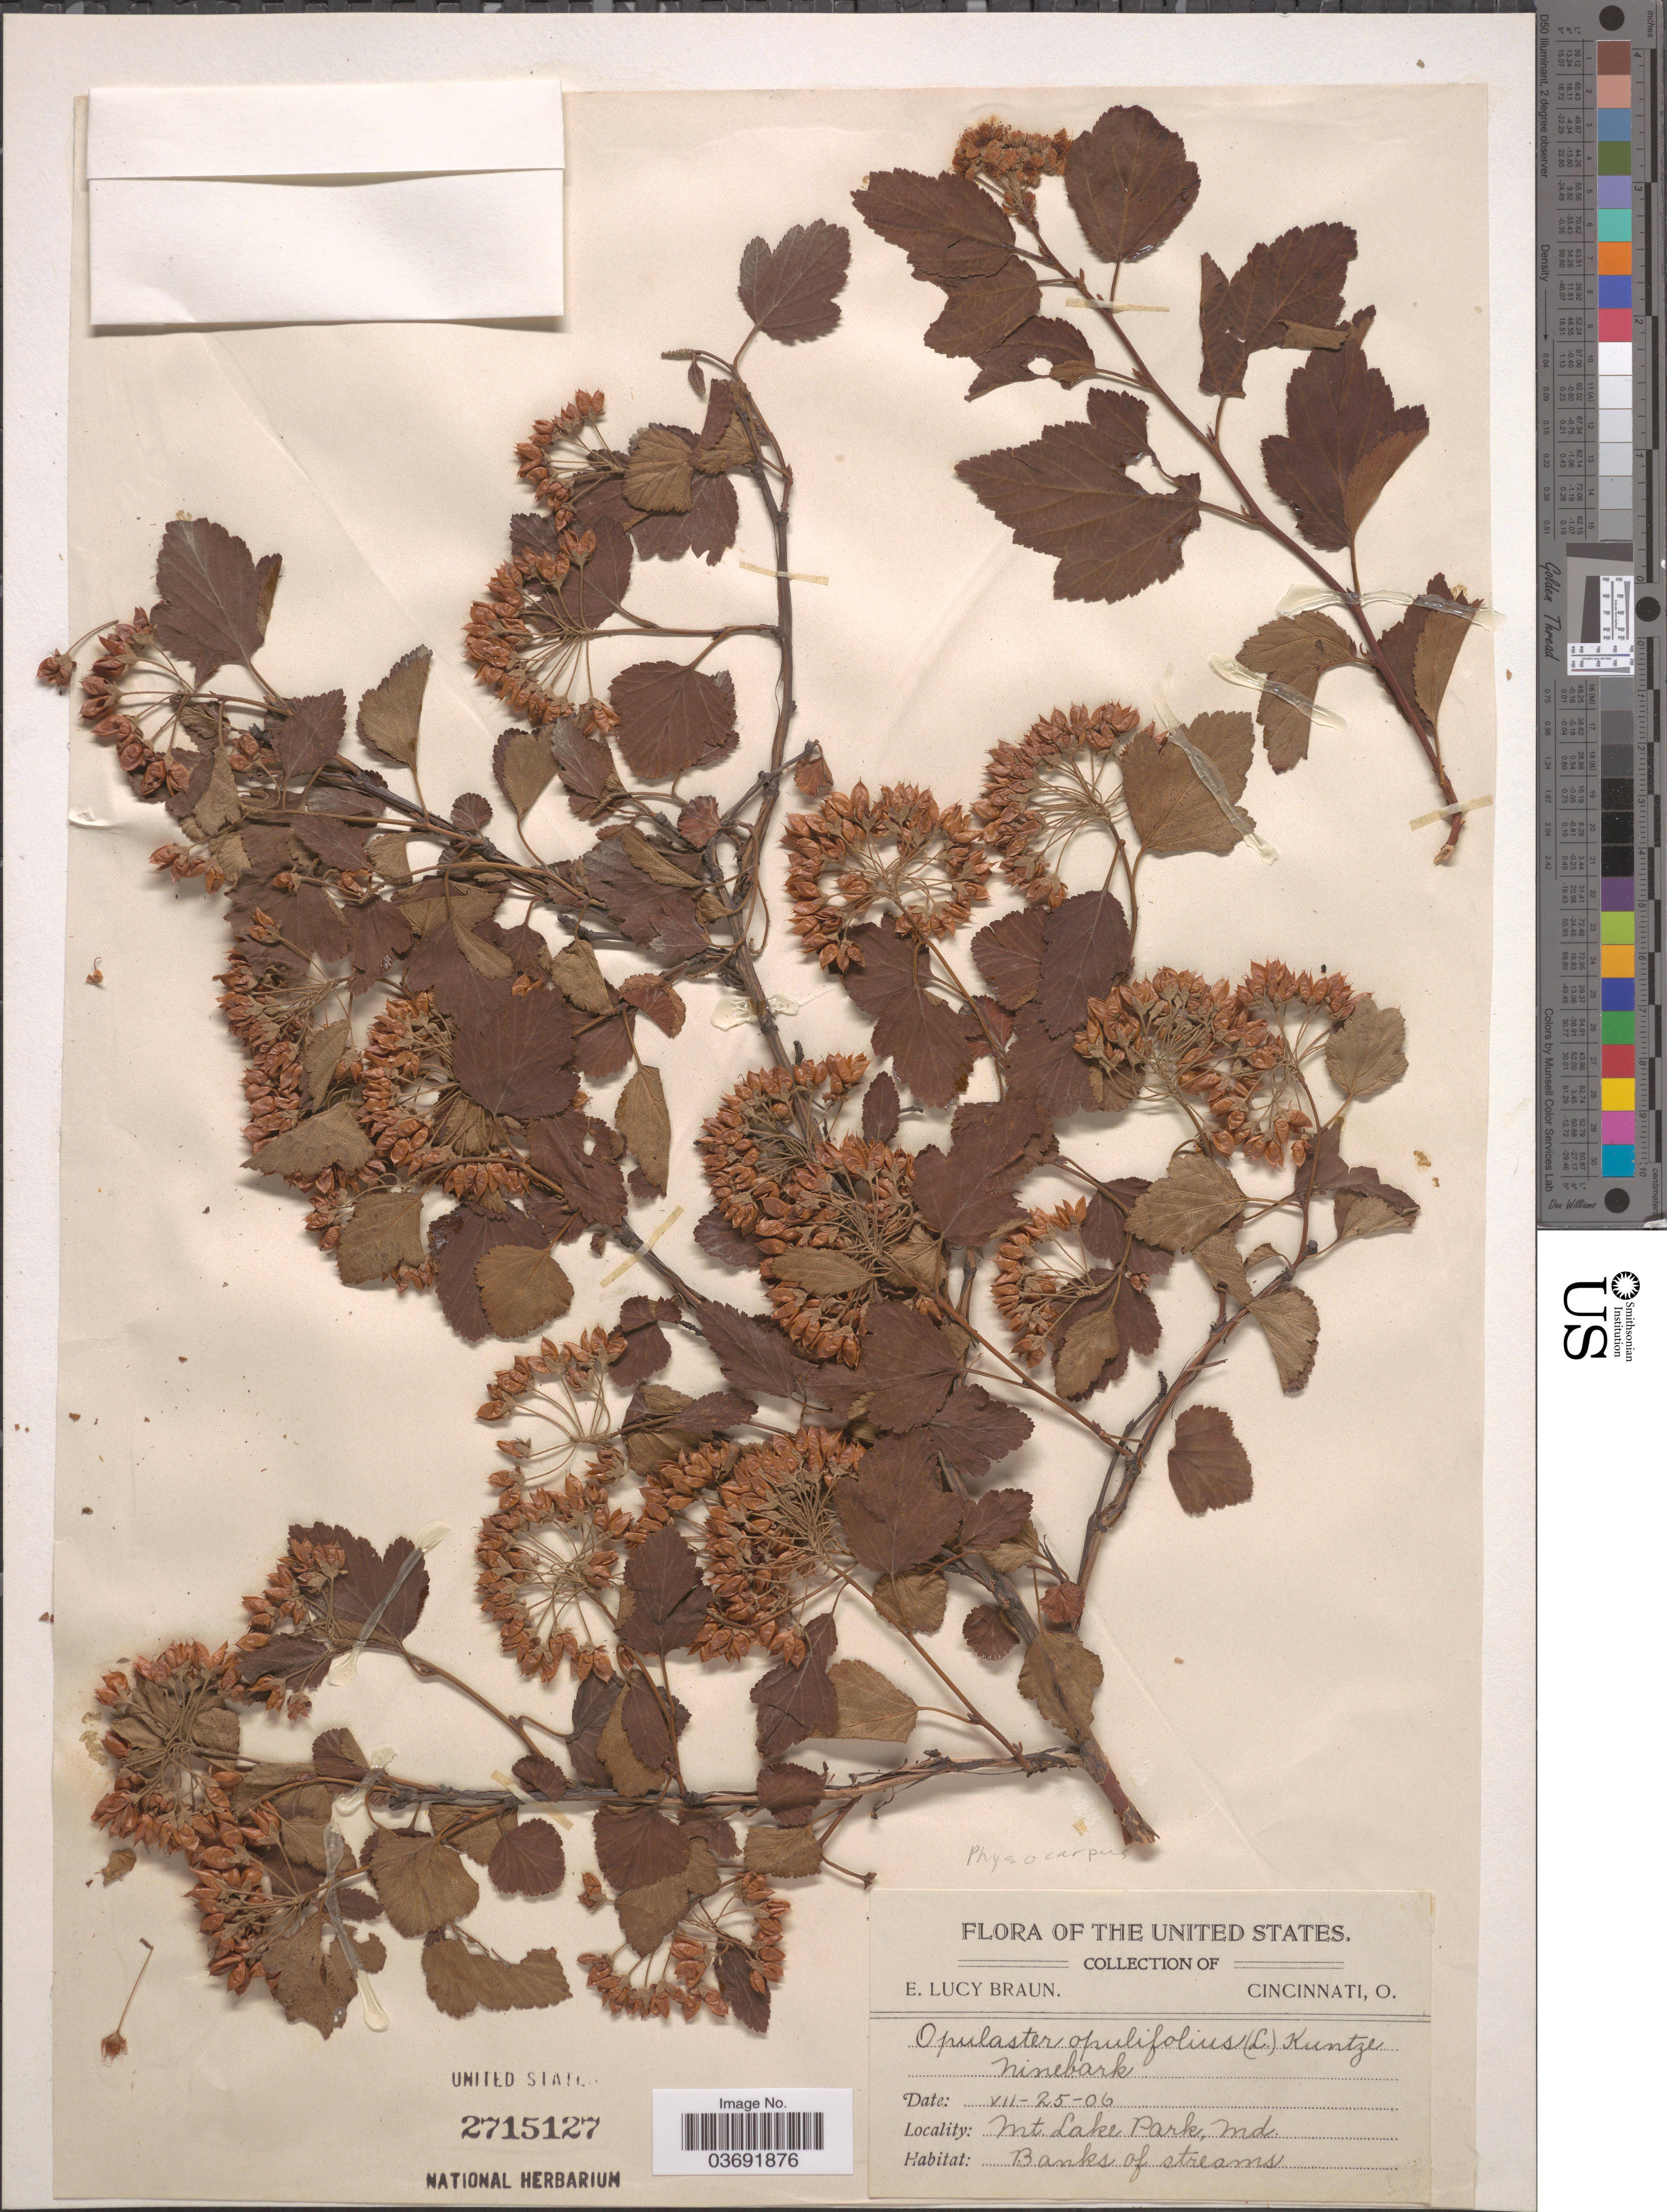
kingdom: Plantae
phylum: Tracheophyta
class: Magnoliopsida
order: Rosales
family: Rosaceae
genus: Physocarpus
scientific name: Physocarpus opulifolius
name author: (L.) Maxim.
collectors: E. L. Braun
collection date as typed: Transcribed d/m/y: 25/7/6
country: United States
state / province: Maryland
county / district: Garrett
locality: Mt Lake Park.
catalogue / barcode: US 2715127